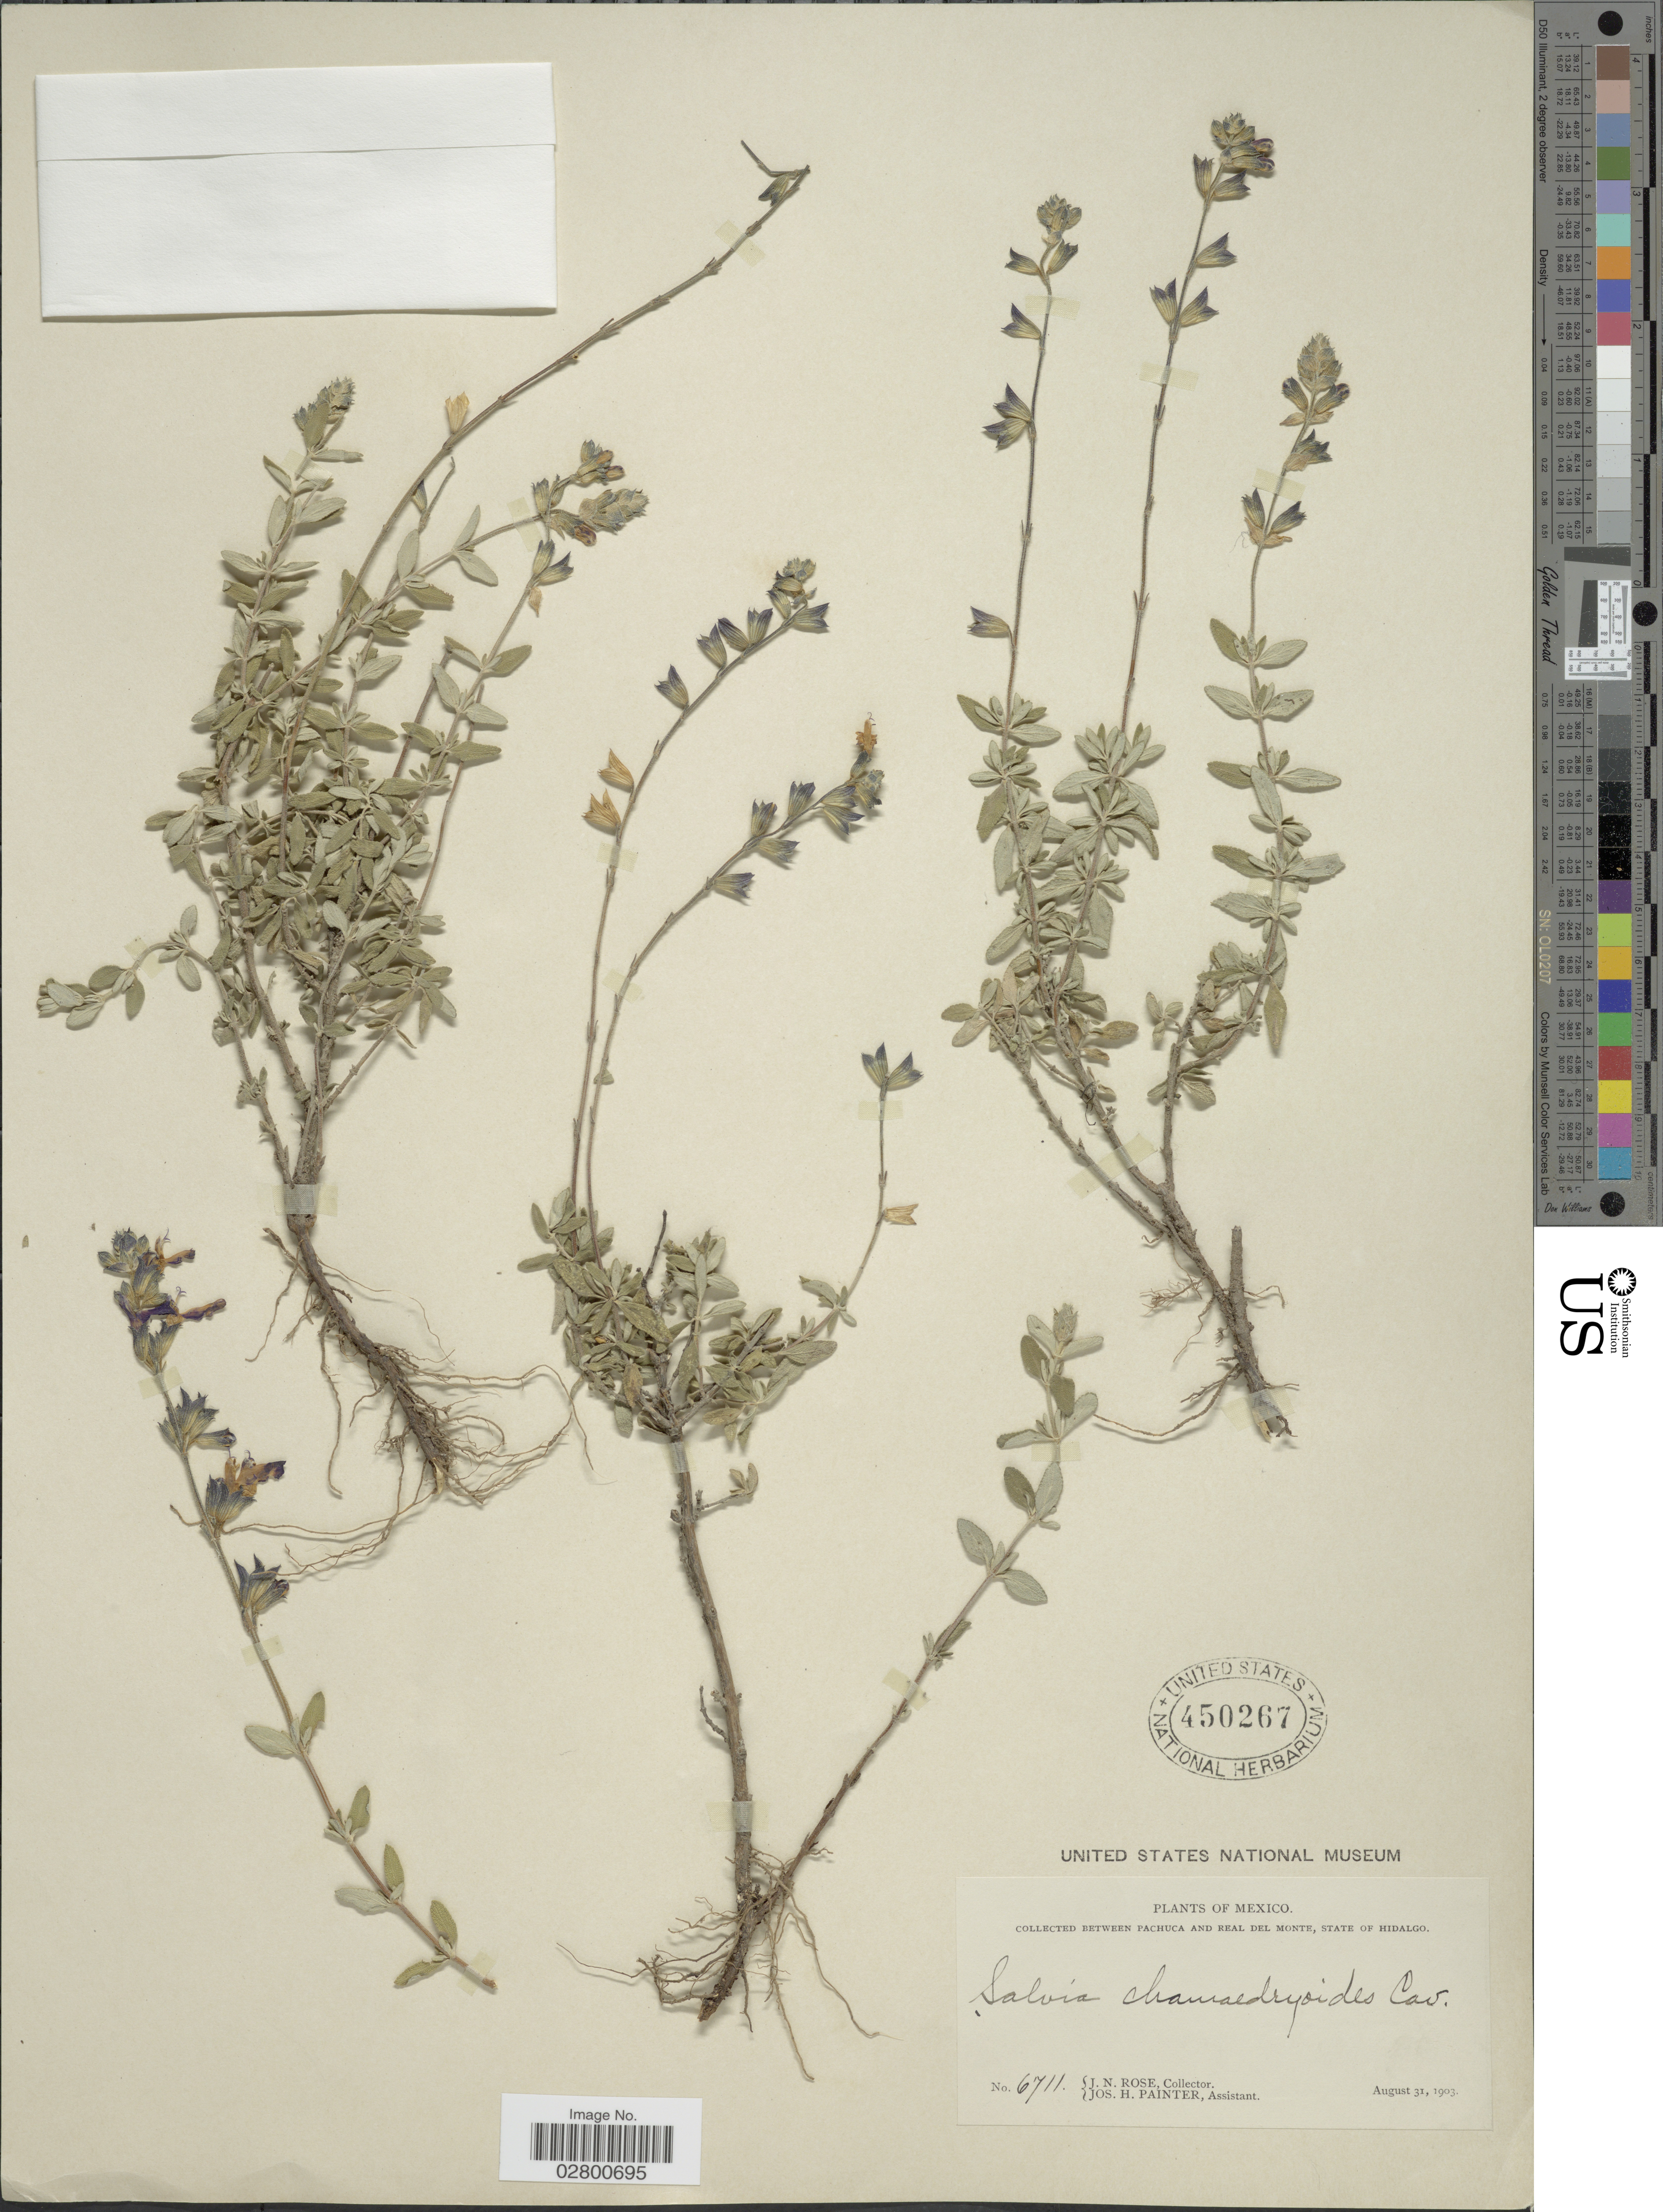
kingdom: Plantae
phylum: Tracheophyta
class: Magnoliopsida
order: Lamiales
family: Lamiaceae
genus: Salvia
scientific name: Salvia chamaedryoides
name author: Cav.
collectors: J. N. Rose & J. H. Painter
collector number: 6711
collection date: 1903-08-31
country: Mexico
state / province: Hidalgo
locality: Between Pachuca and Real del Monte.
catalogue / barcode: US 450267